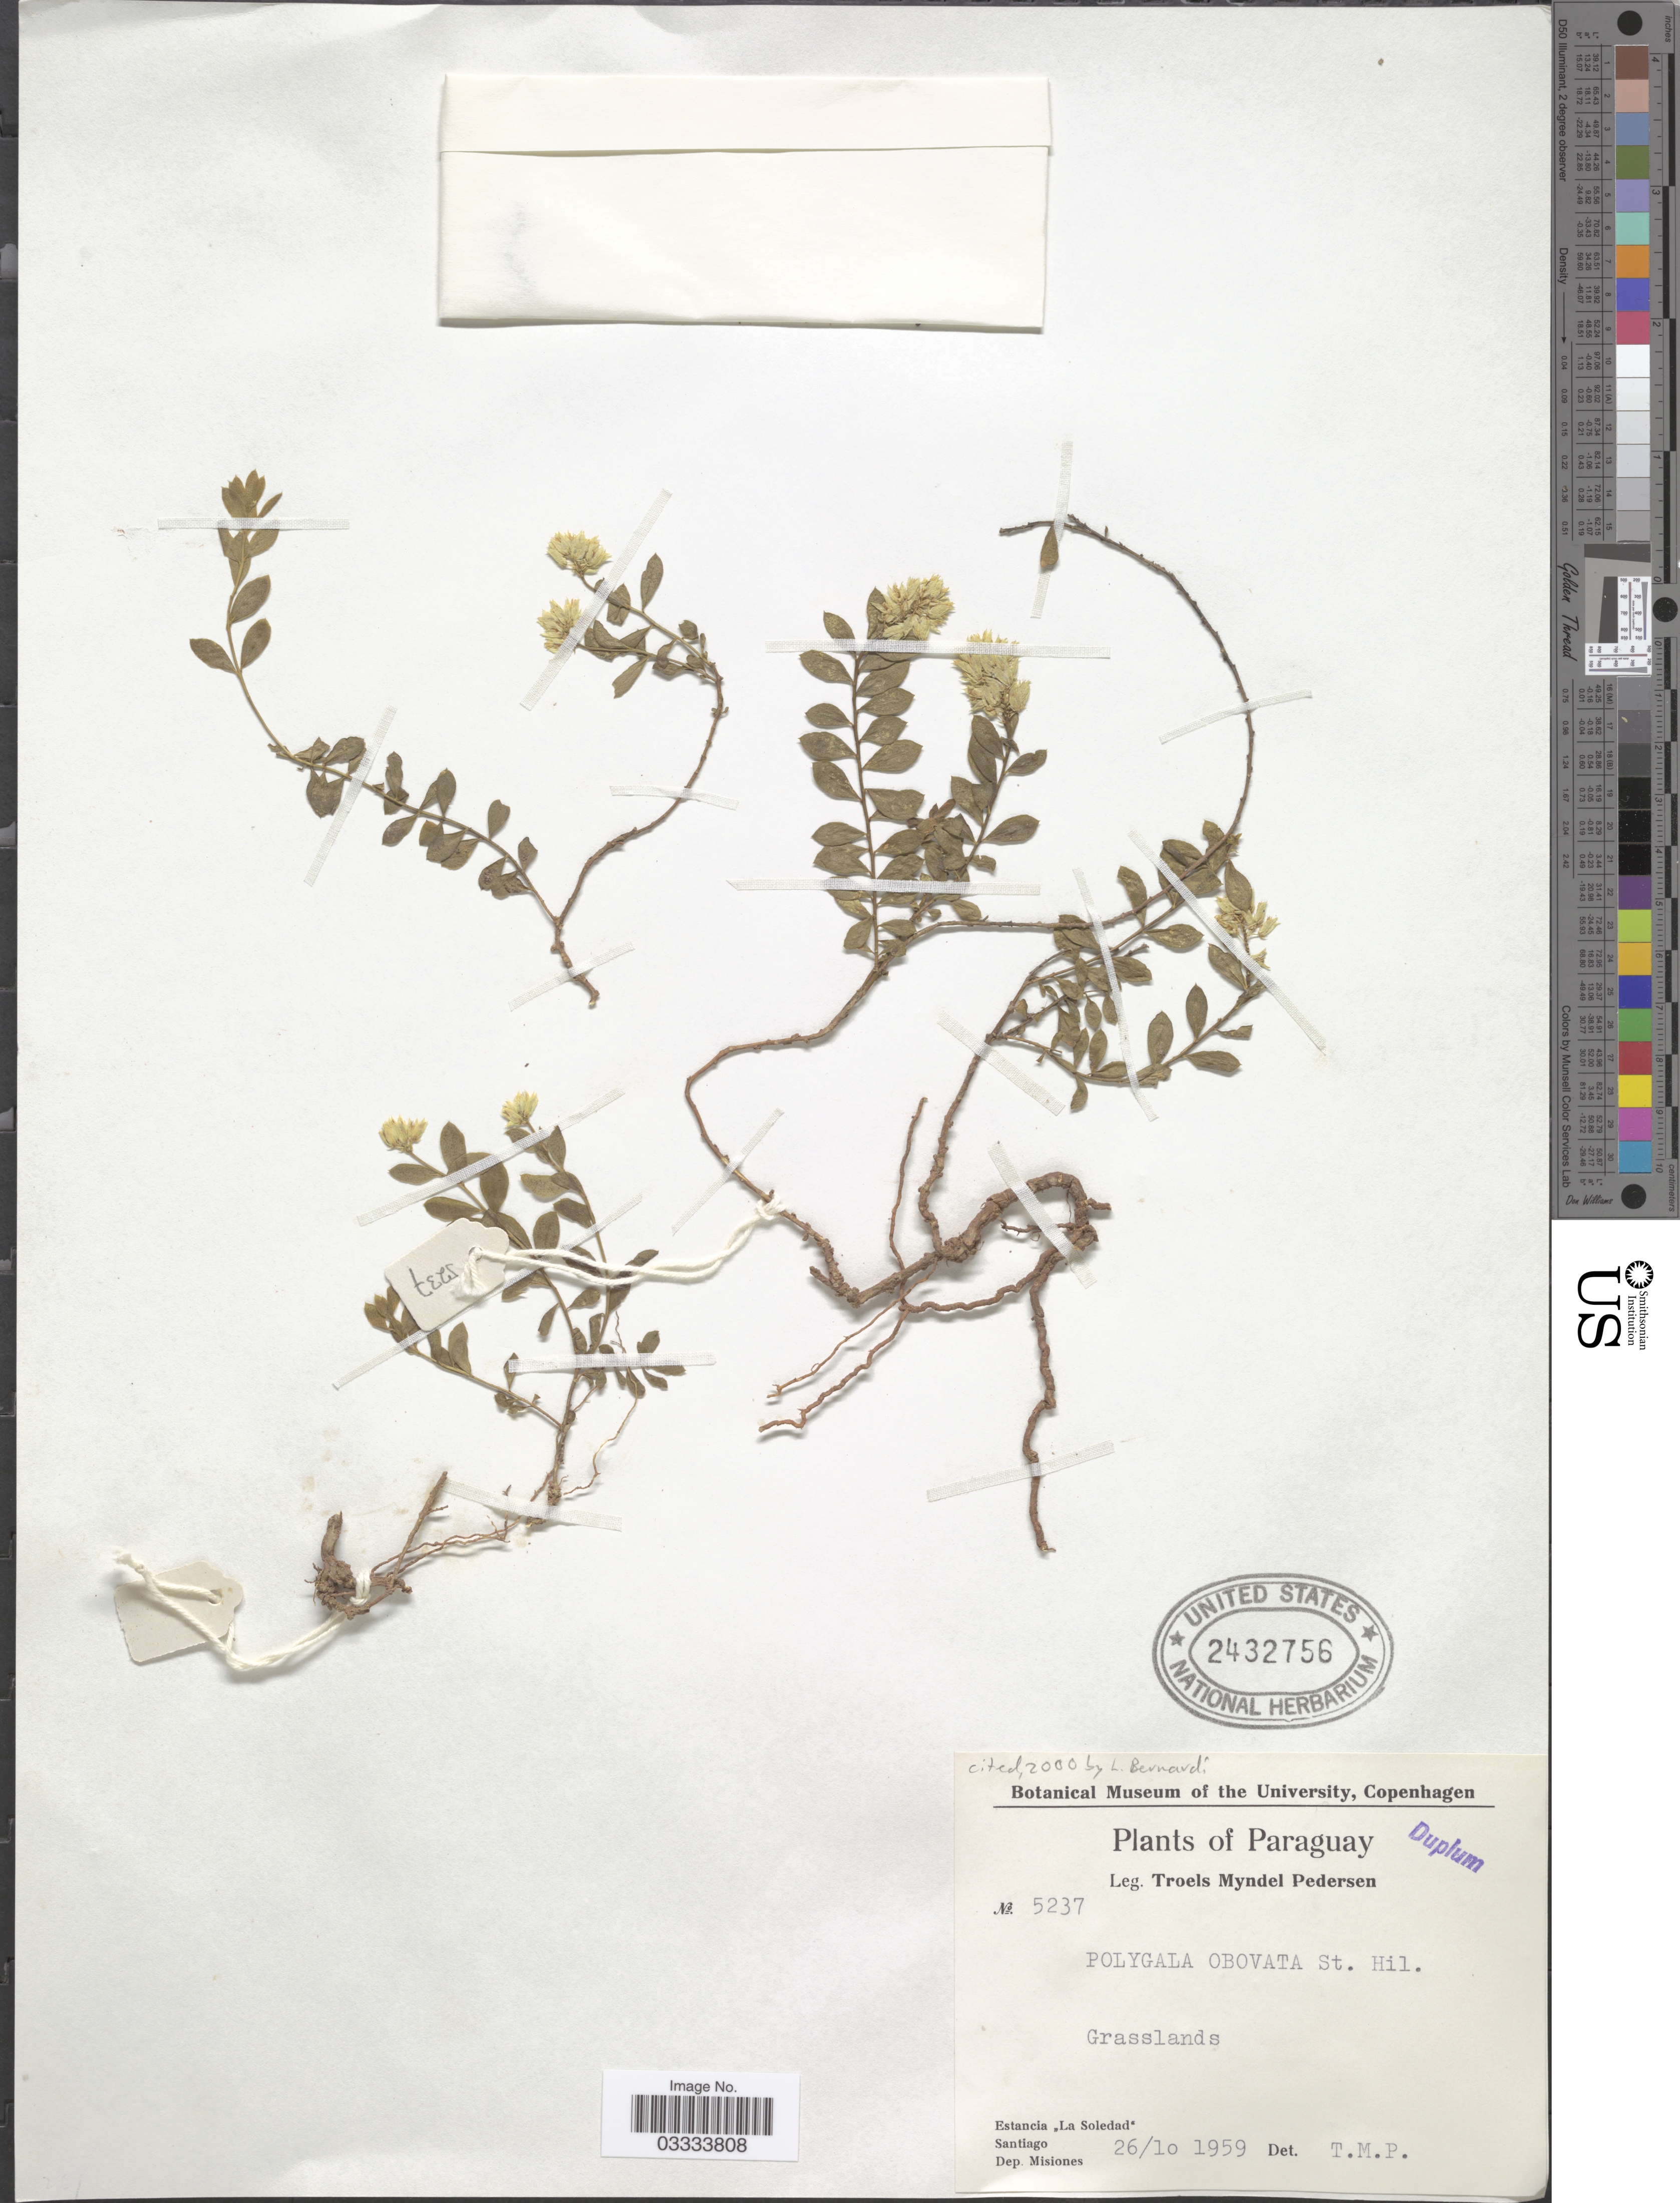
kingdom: Plantae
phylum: Tracheophyta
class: Magnoliopsida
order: Fabales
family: Polygalaceae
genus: Polygala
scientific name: Polygala obovata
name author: A. St.-Hil. & Moq.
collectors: T. Pederson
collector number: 5237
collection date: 1959-10-26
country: Paraguay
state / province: Misiones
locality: Estancia "La Soledad". Santiago. Dep. Misiones.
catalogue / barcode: US 2432756